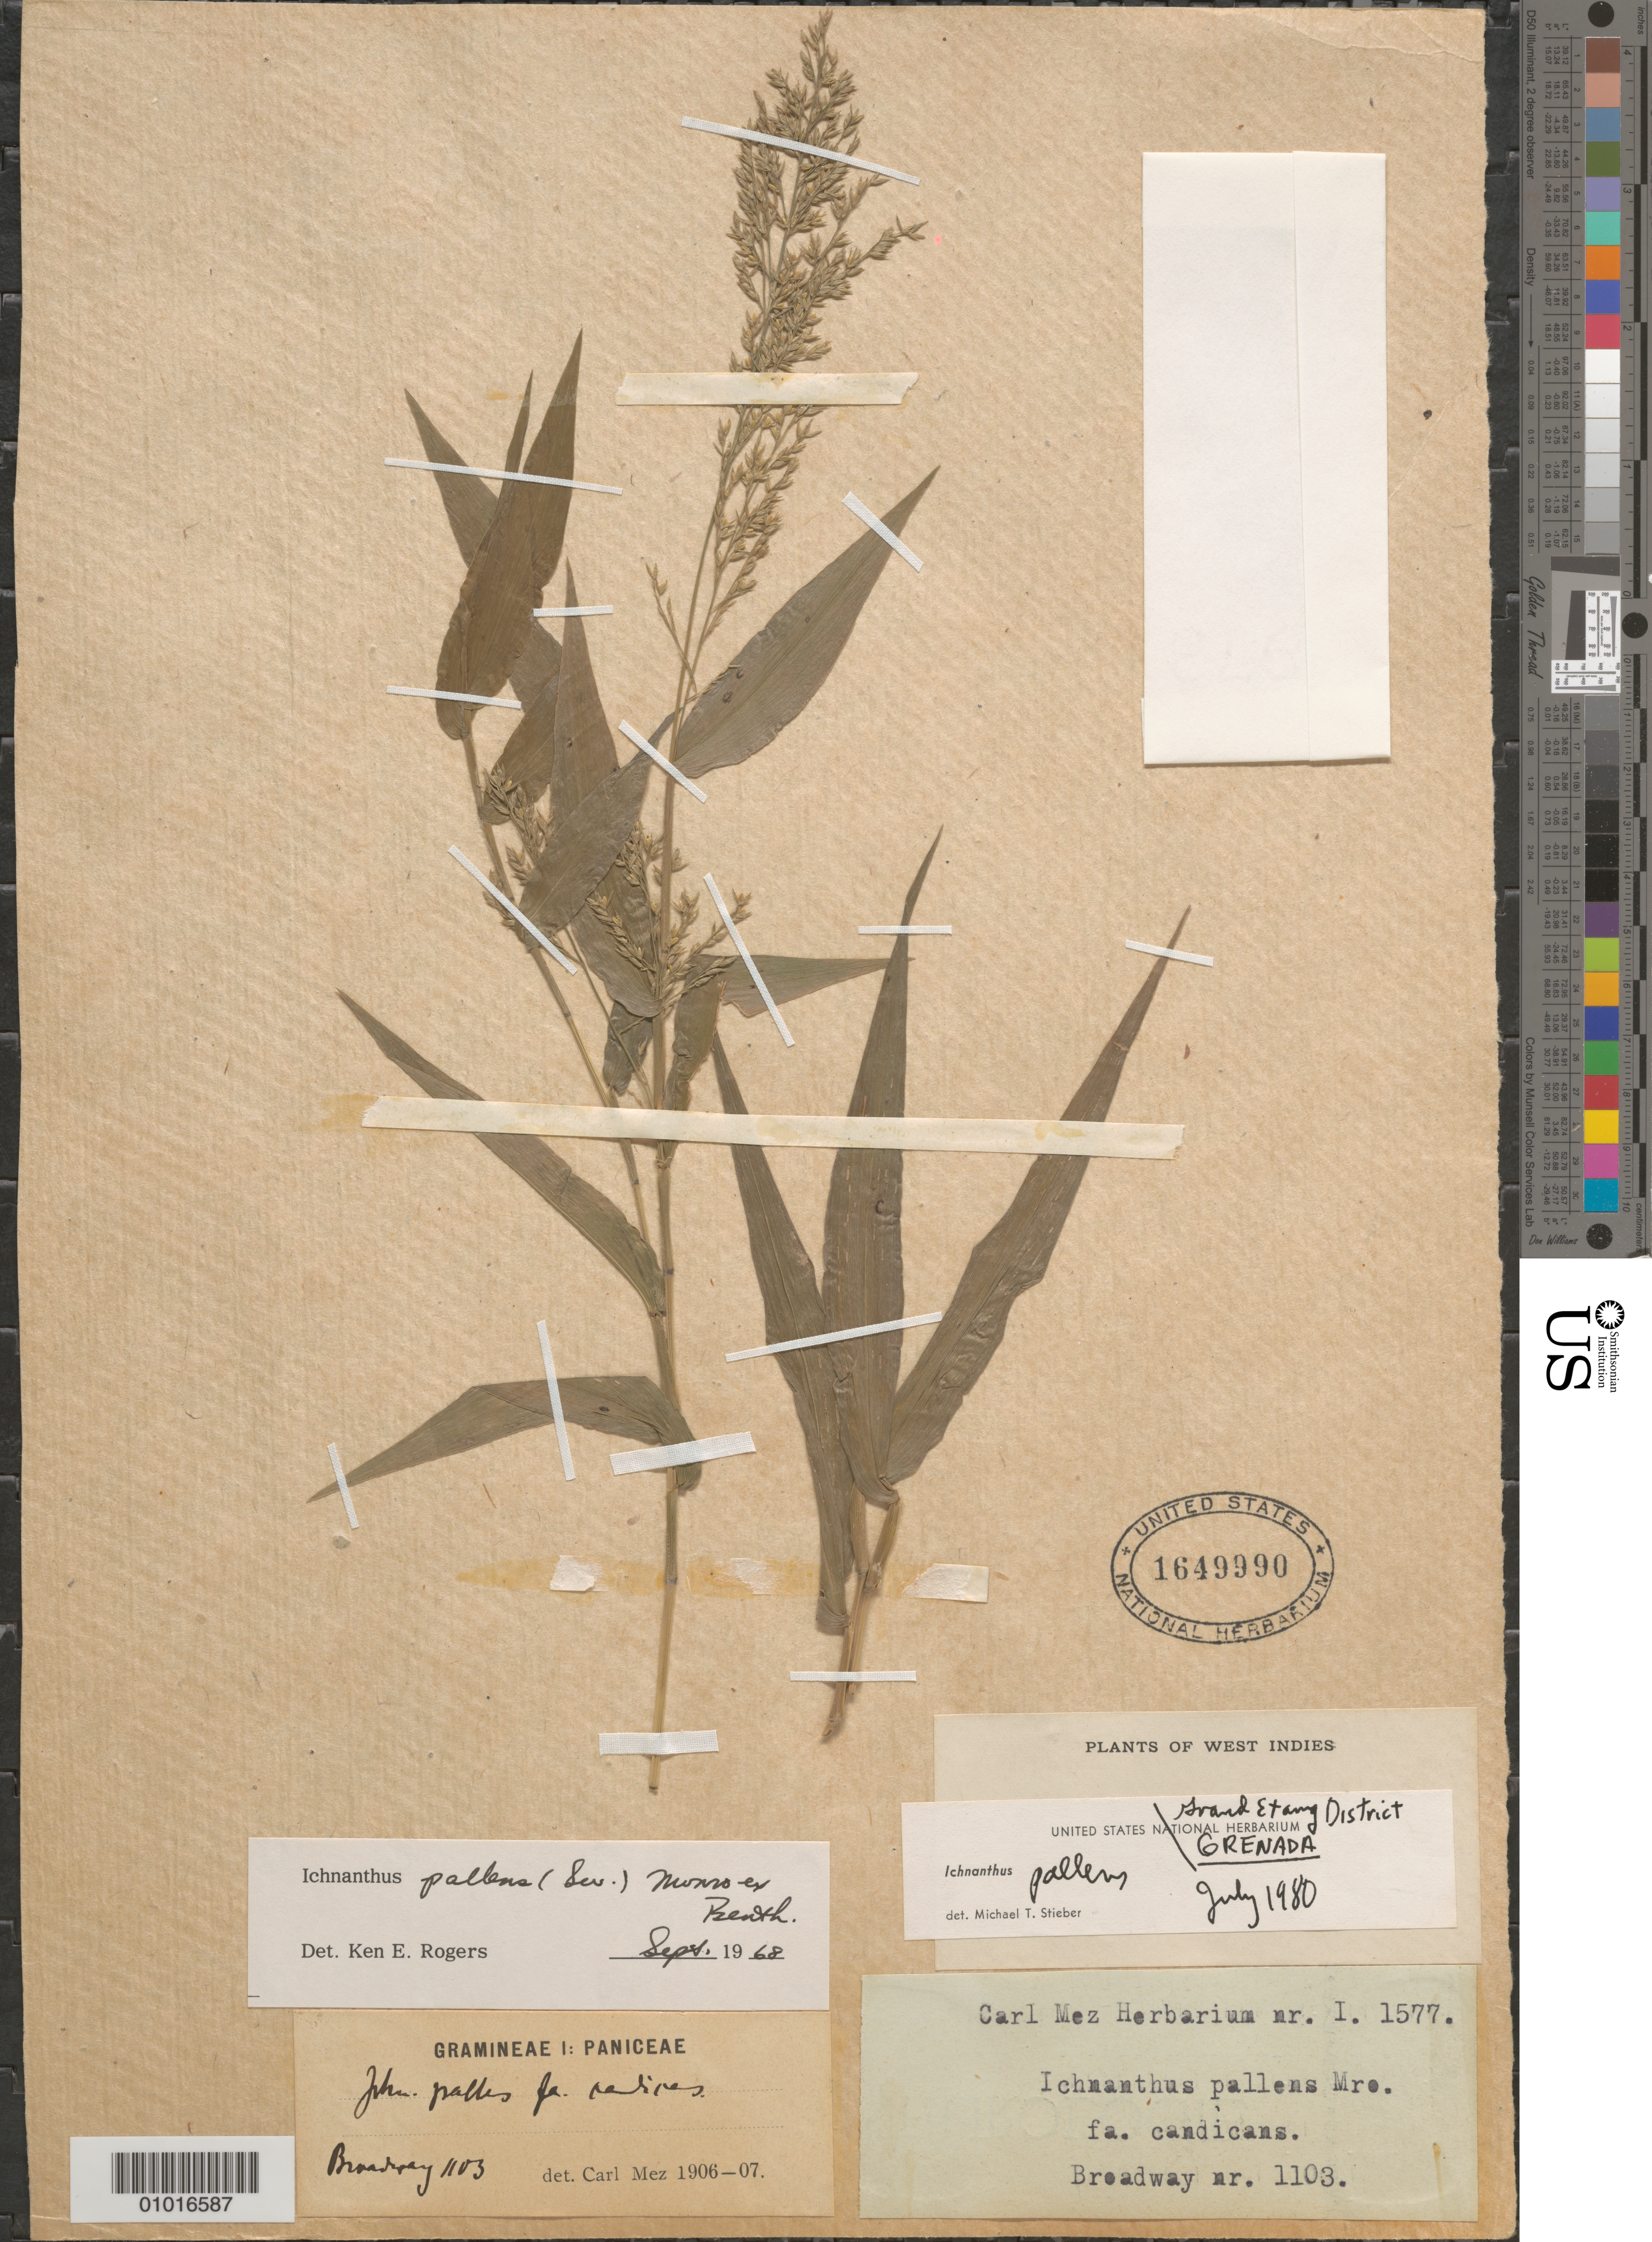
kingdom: Plantae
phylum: Tracheophyta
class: Liliopsida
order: Poales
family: Poaceae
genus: Ichnanthus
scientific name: Ichnanthus pallens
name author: (Sw.) Munro ex Benth.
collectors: W. E. Broadway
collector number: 1103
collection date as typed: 1906 to -- --- 1907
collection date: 1906/1907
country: Grenada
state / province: Saint Andrew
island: Grenada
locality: Grand Etang District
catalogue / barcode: US 1649990